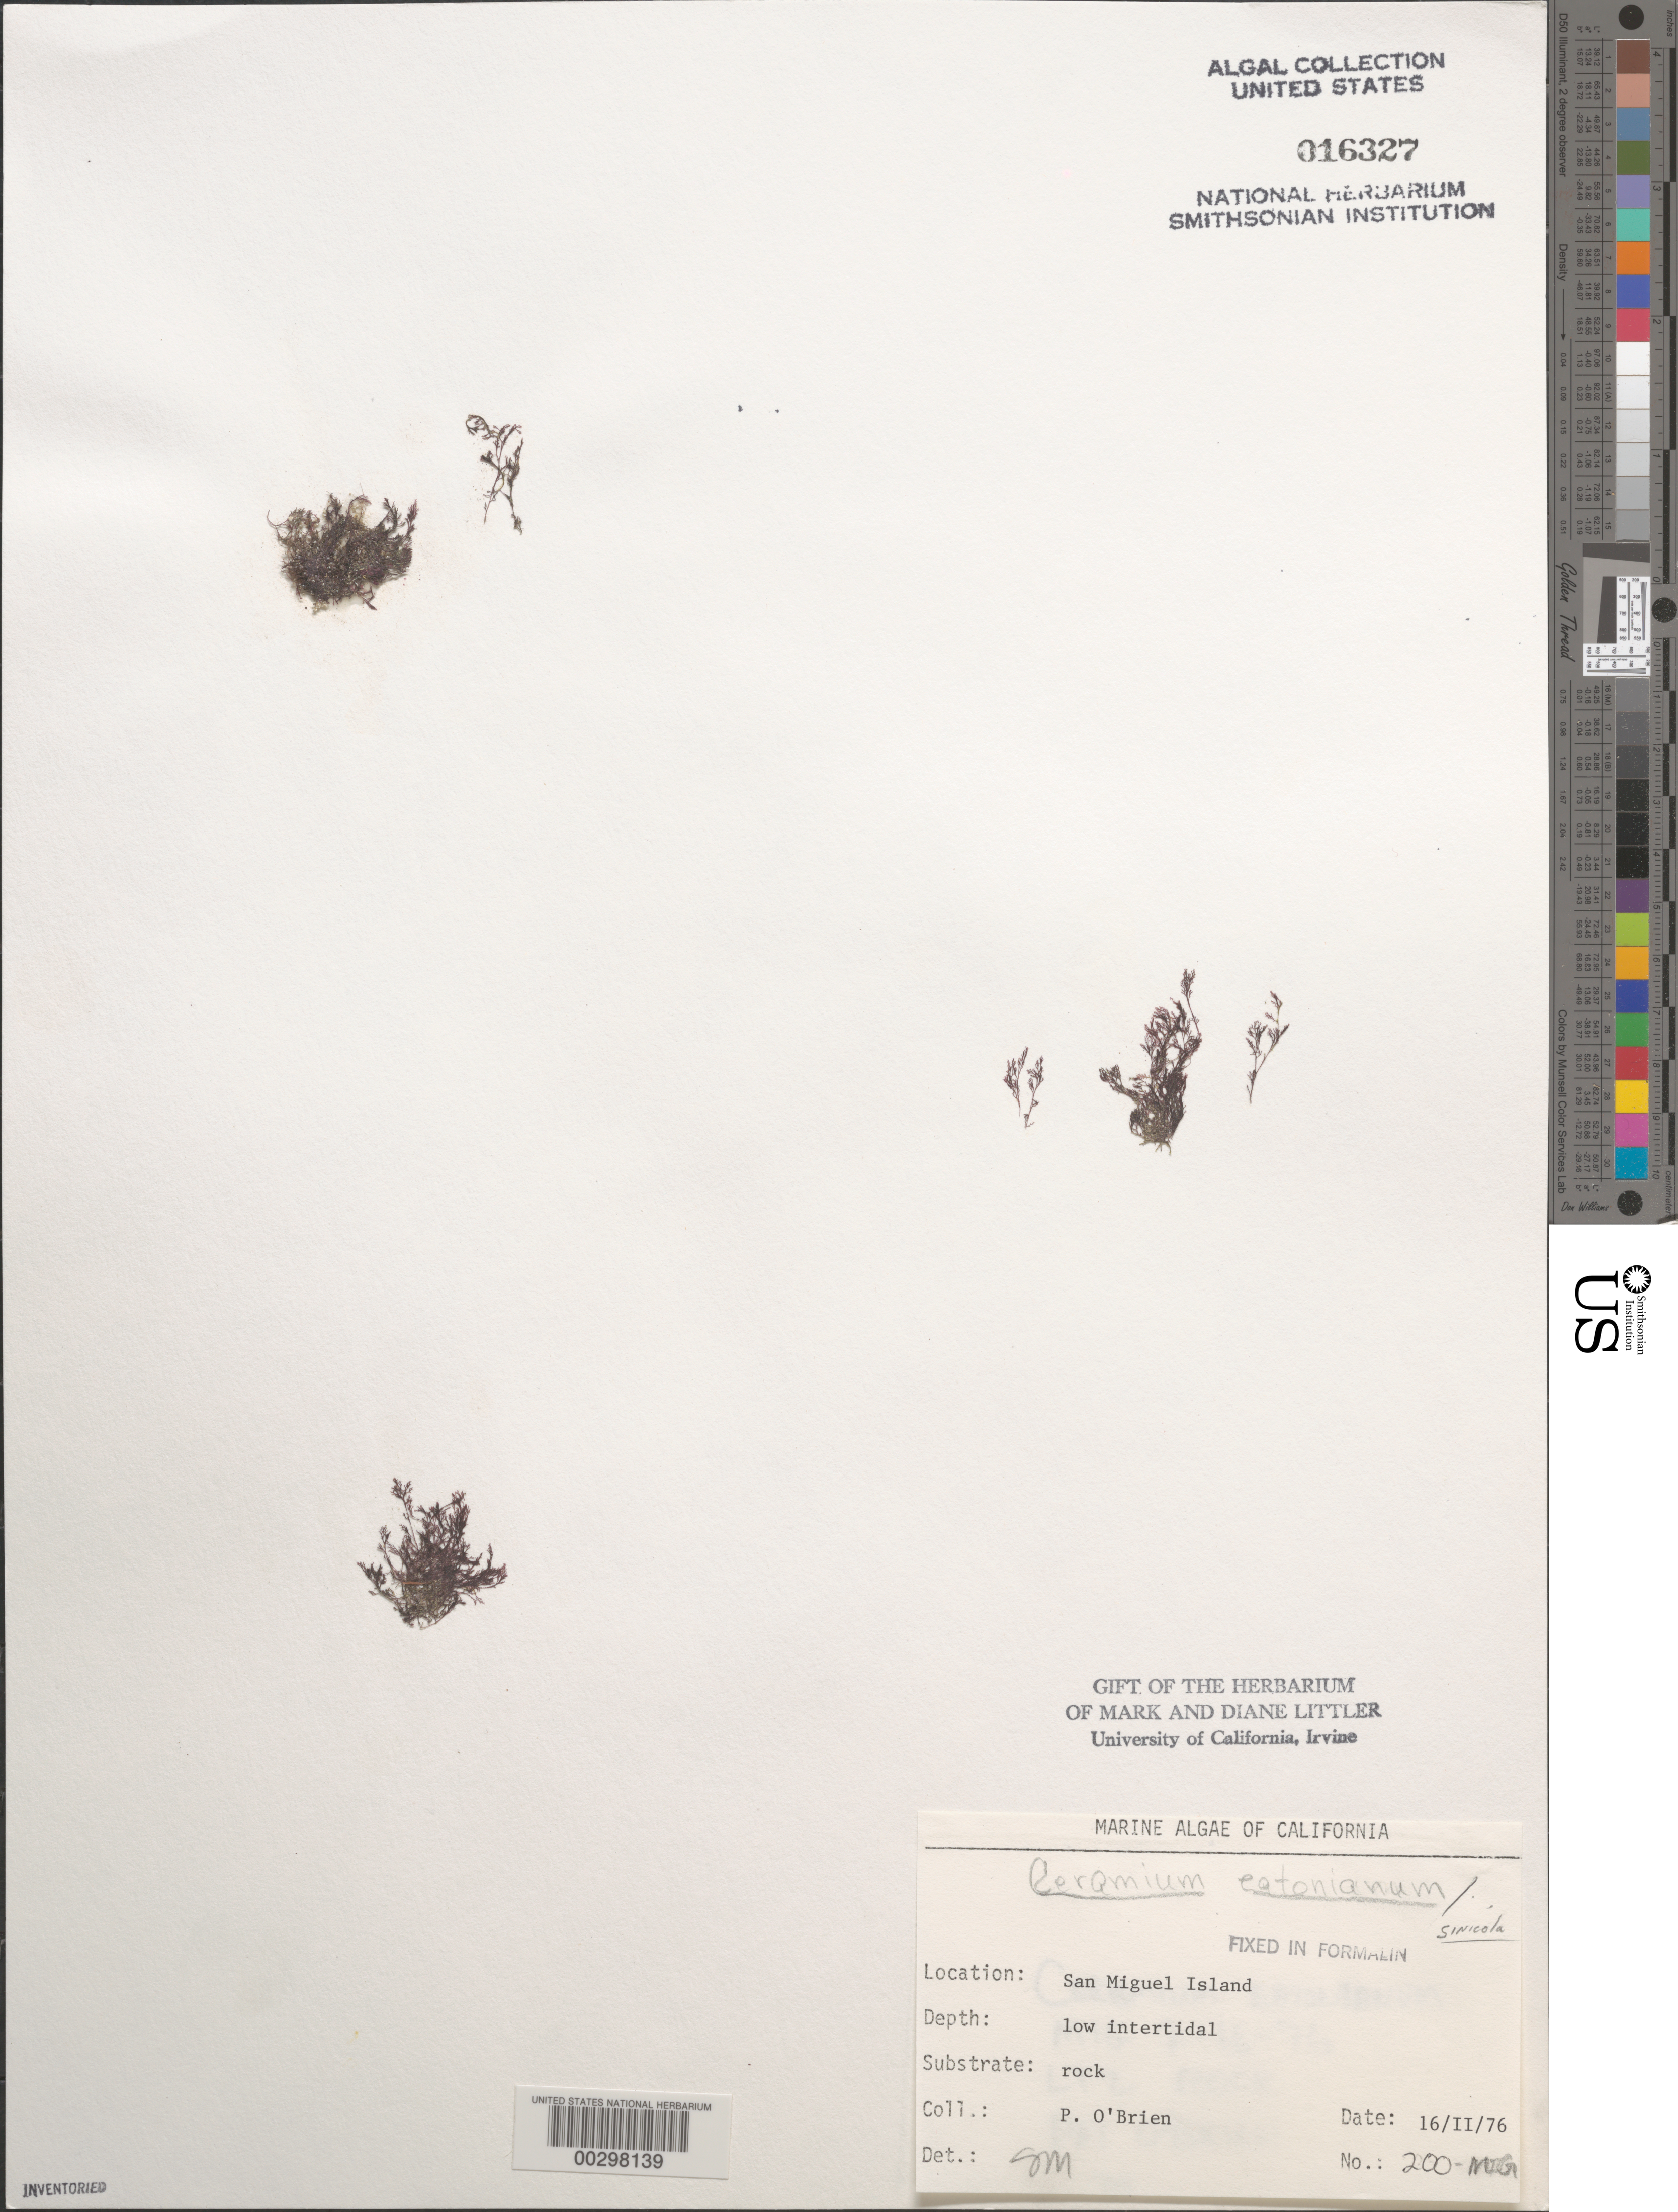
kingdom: Plantae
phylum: Rhodophyta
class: Florideophyceae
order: Ceramiales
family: Ceramiaceae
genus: Corallophila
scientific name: Corallophila eatoniana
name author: (Farl.) T.O. Cho et al.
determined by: Algae name updating Project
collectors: P. O'Brien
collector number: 200-MIG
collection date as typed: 16 Feb 1976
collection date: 1976-02-16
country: United States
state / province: California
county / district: Santa Barbara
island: San Miguel Island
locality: Cuyler Harbor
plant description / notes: BLM-SOCALBIGHT Rocky Intertidal Survey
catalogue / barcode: US 16327